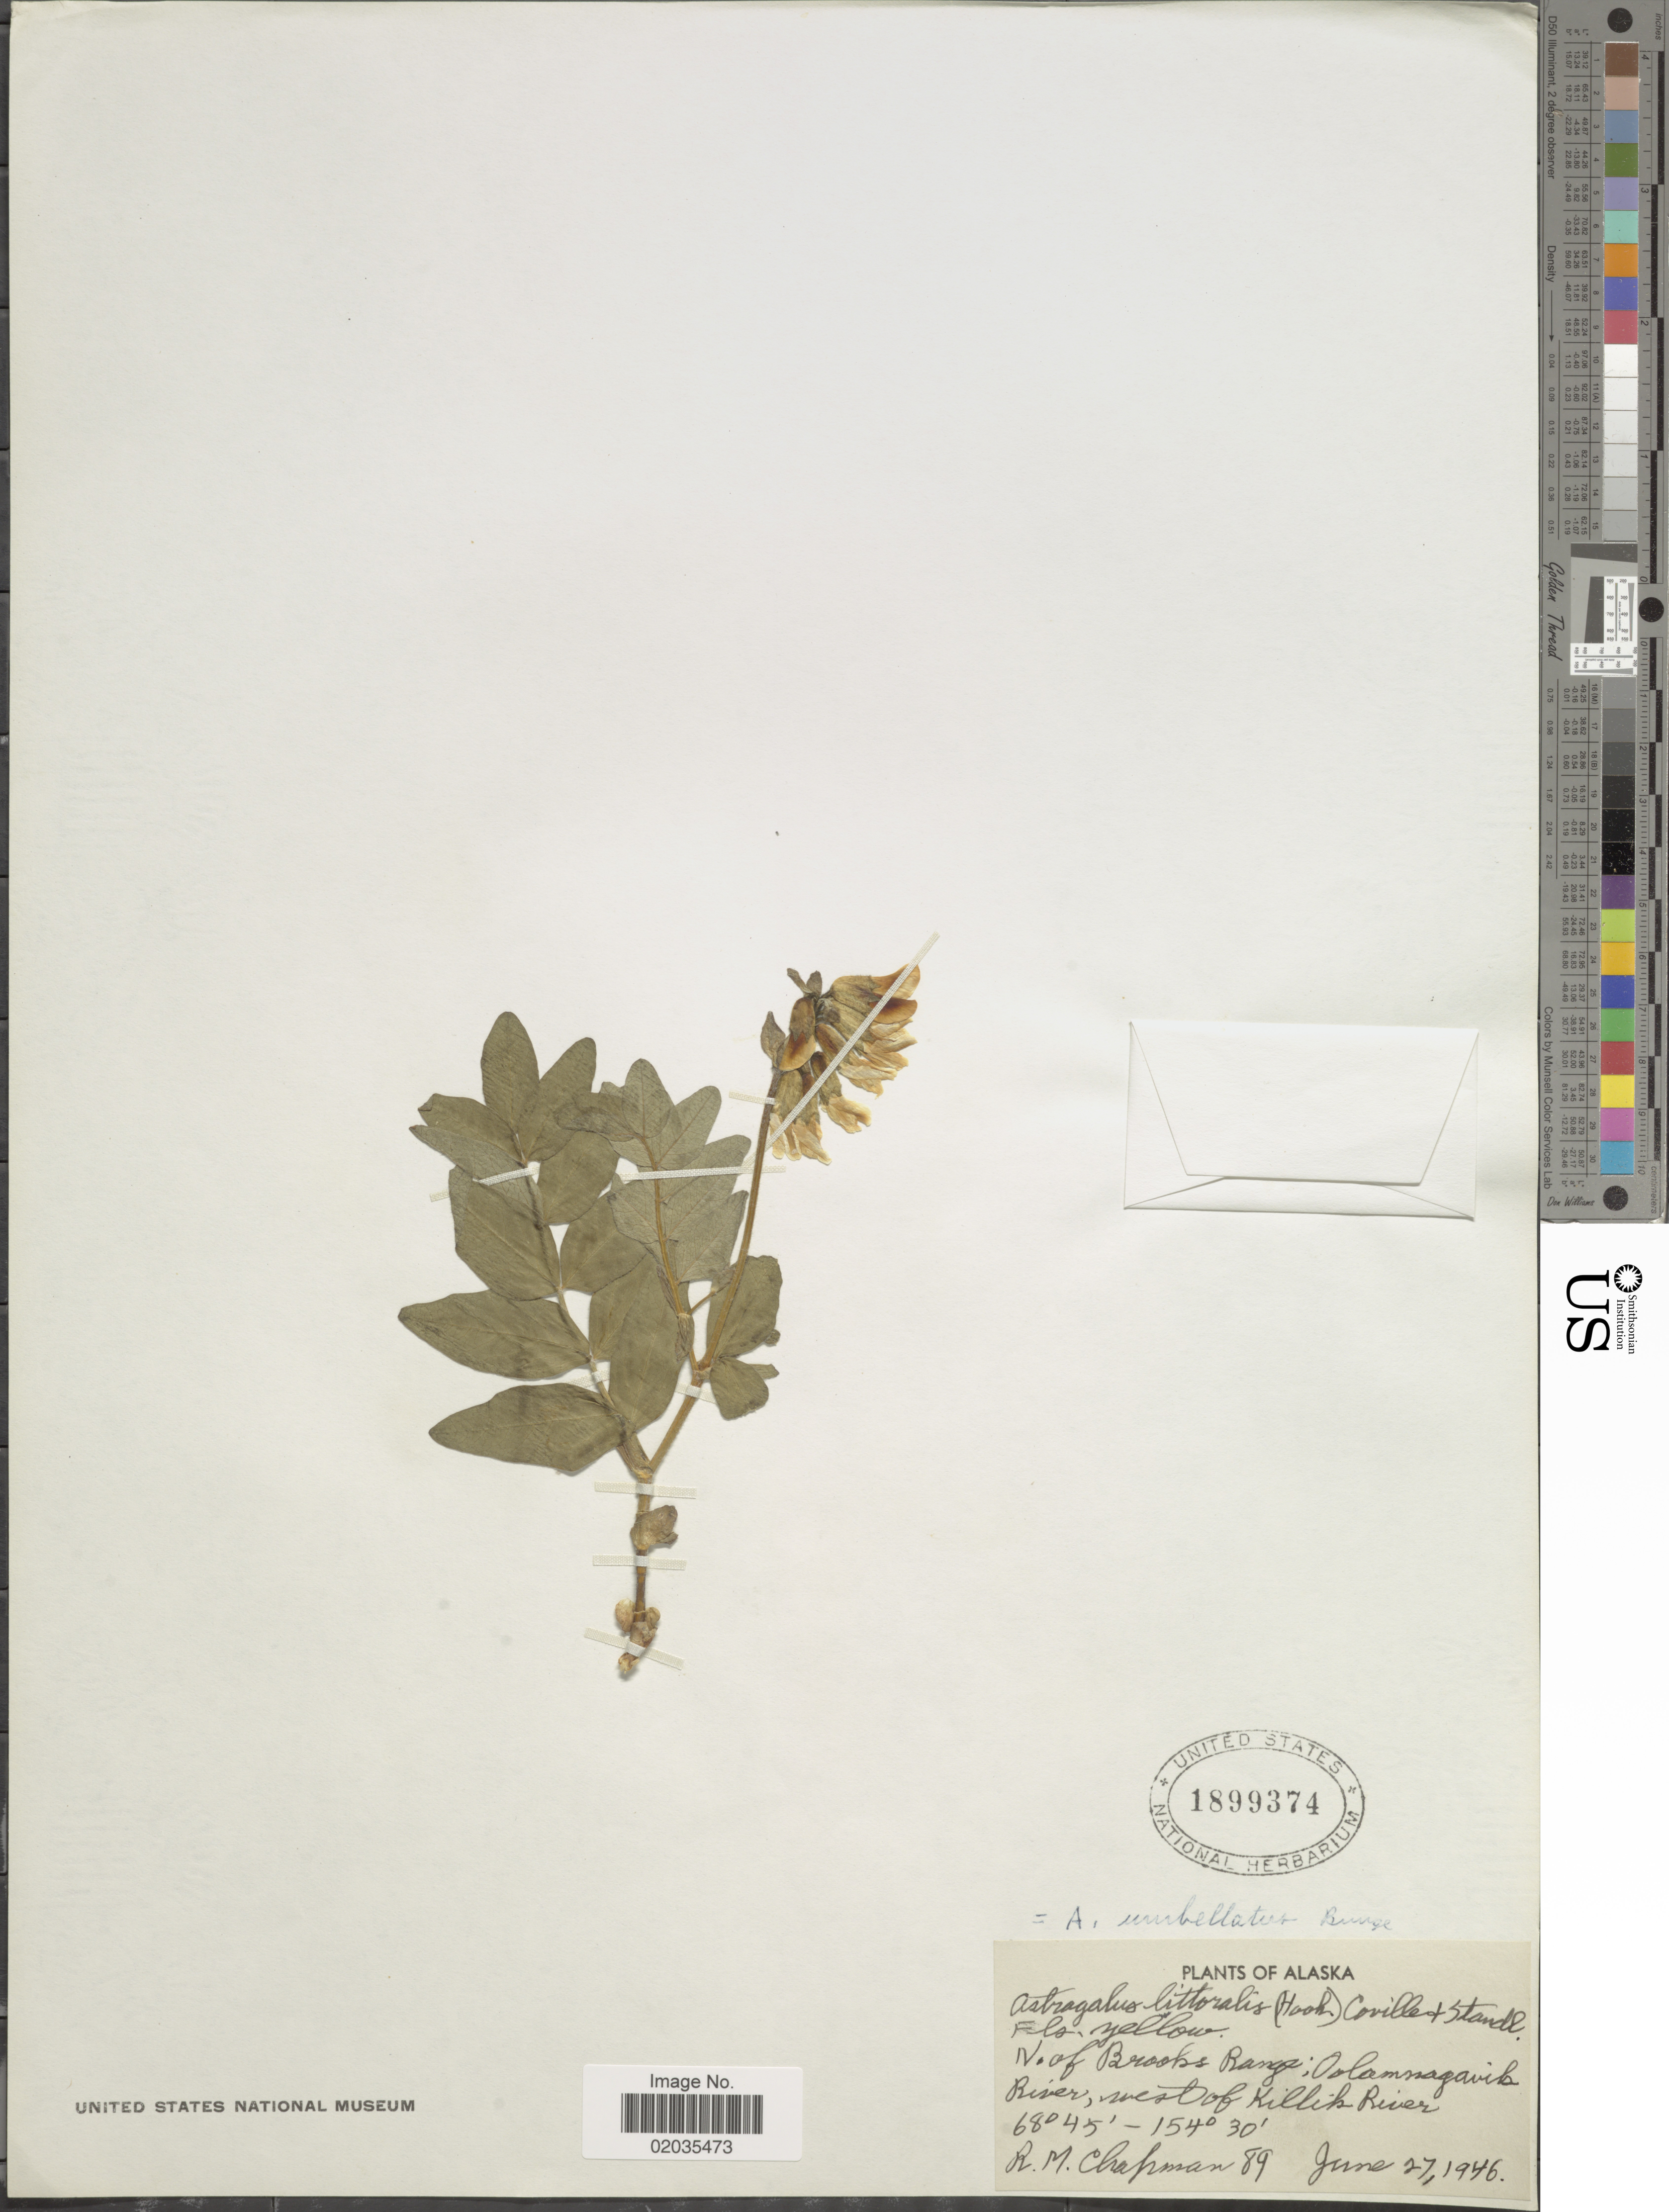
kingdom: Plantae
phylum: Tracheophyta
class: Magnoliopsida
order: Fabales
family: Fabaceae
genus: Astragalus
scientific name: Astragalus umbellatus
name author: Bunge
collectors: R. M. Chapman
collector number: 89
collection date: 1946-06-27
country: United States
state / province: Alaska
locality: N. of Brooks Range; Oolamnagavik River, west of Killik River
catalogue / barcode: US 1899374